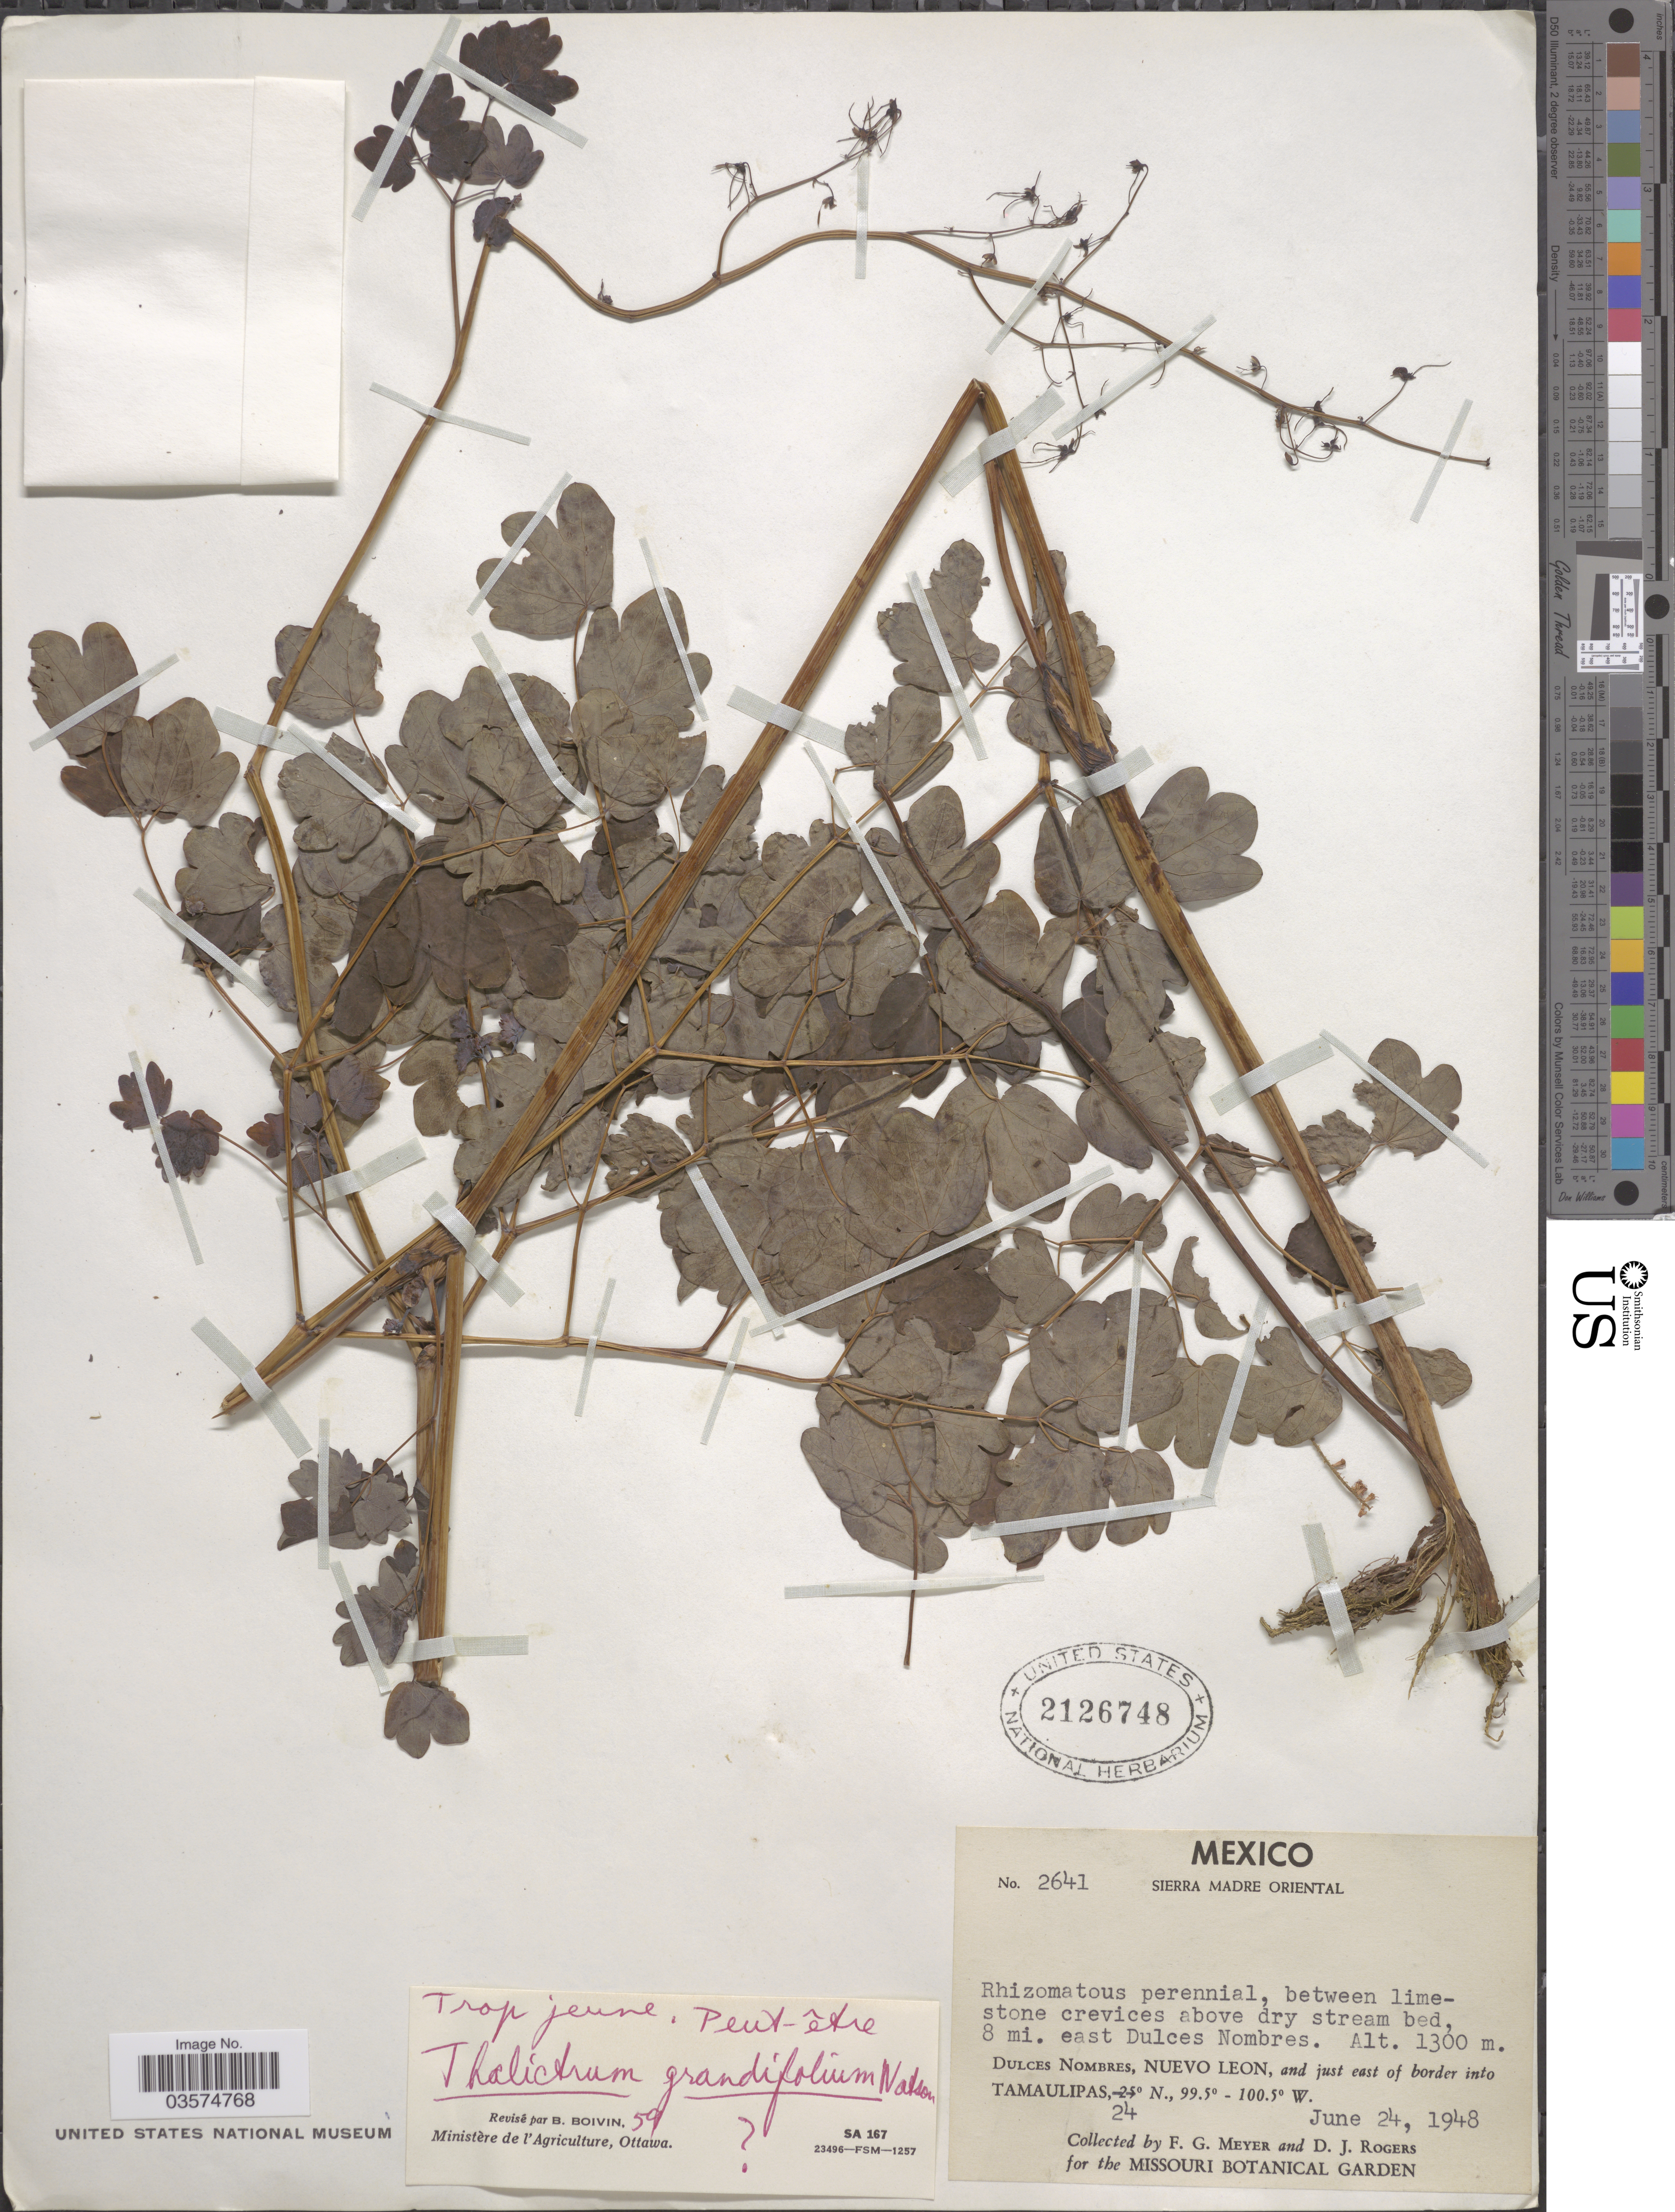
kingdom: Plantae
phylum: Tracheophyta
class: Magnoliopsida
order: Ranunculales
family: Ranunculaceae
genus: Thalictrum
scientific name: Thalictrum grandifolium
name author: S. Watson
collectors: F. G. Meyer & D. J. Rogers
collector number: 2641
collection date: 1948-06-24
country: Mexico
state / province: Tamaulipas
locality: Sierra Madre Oriental. 8 mi. east. Dulces Nombres, Nuevo Leon, and just east of border into Tamaulipas.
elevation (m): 1300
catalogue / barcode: US 2126748